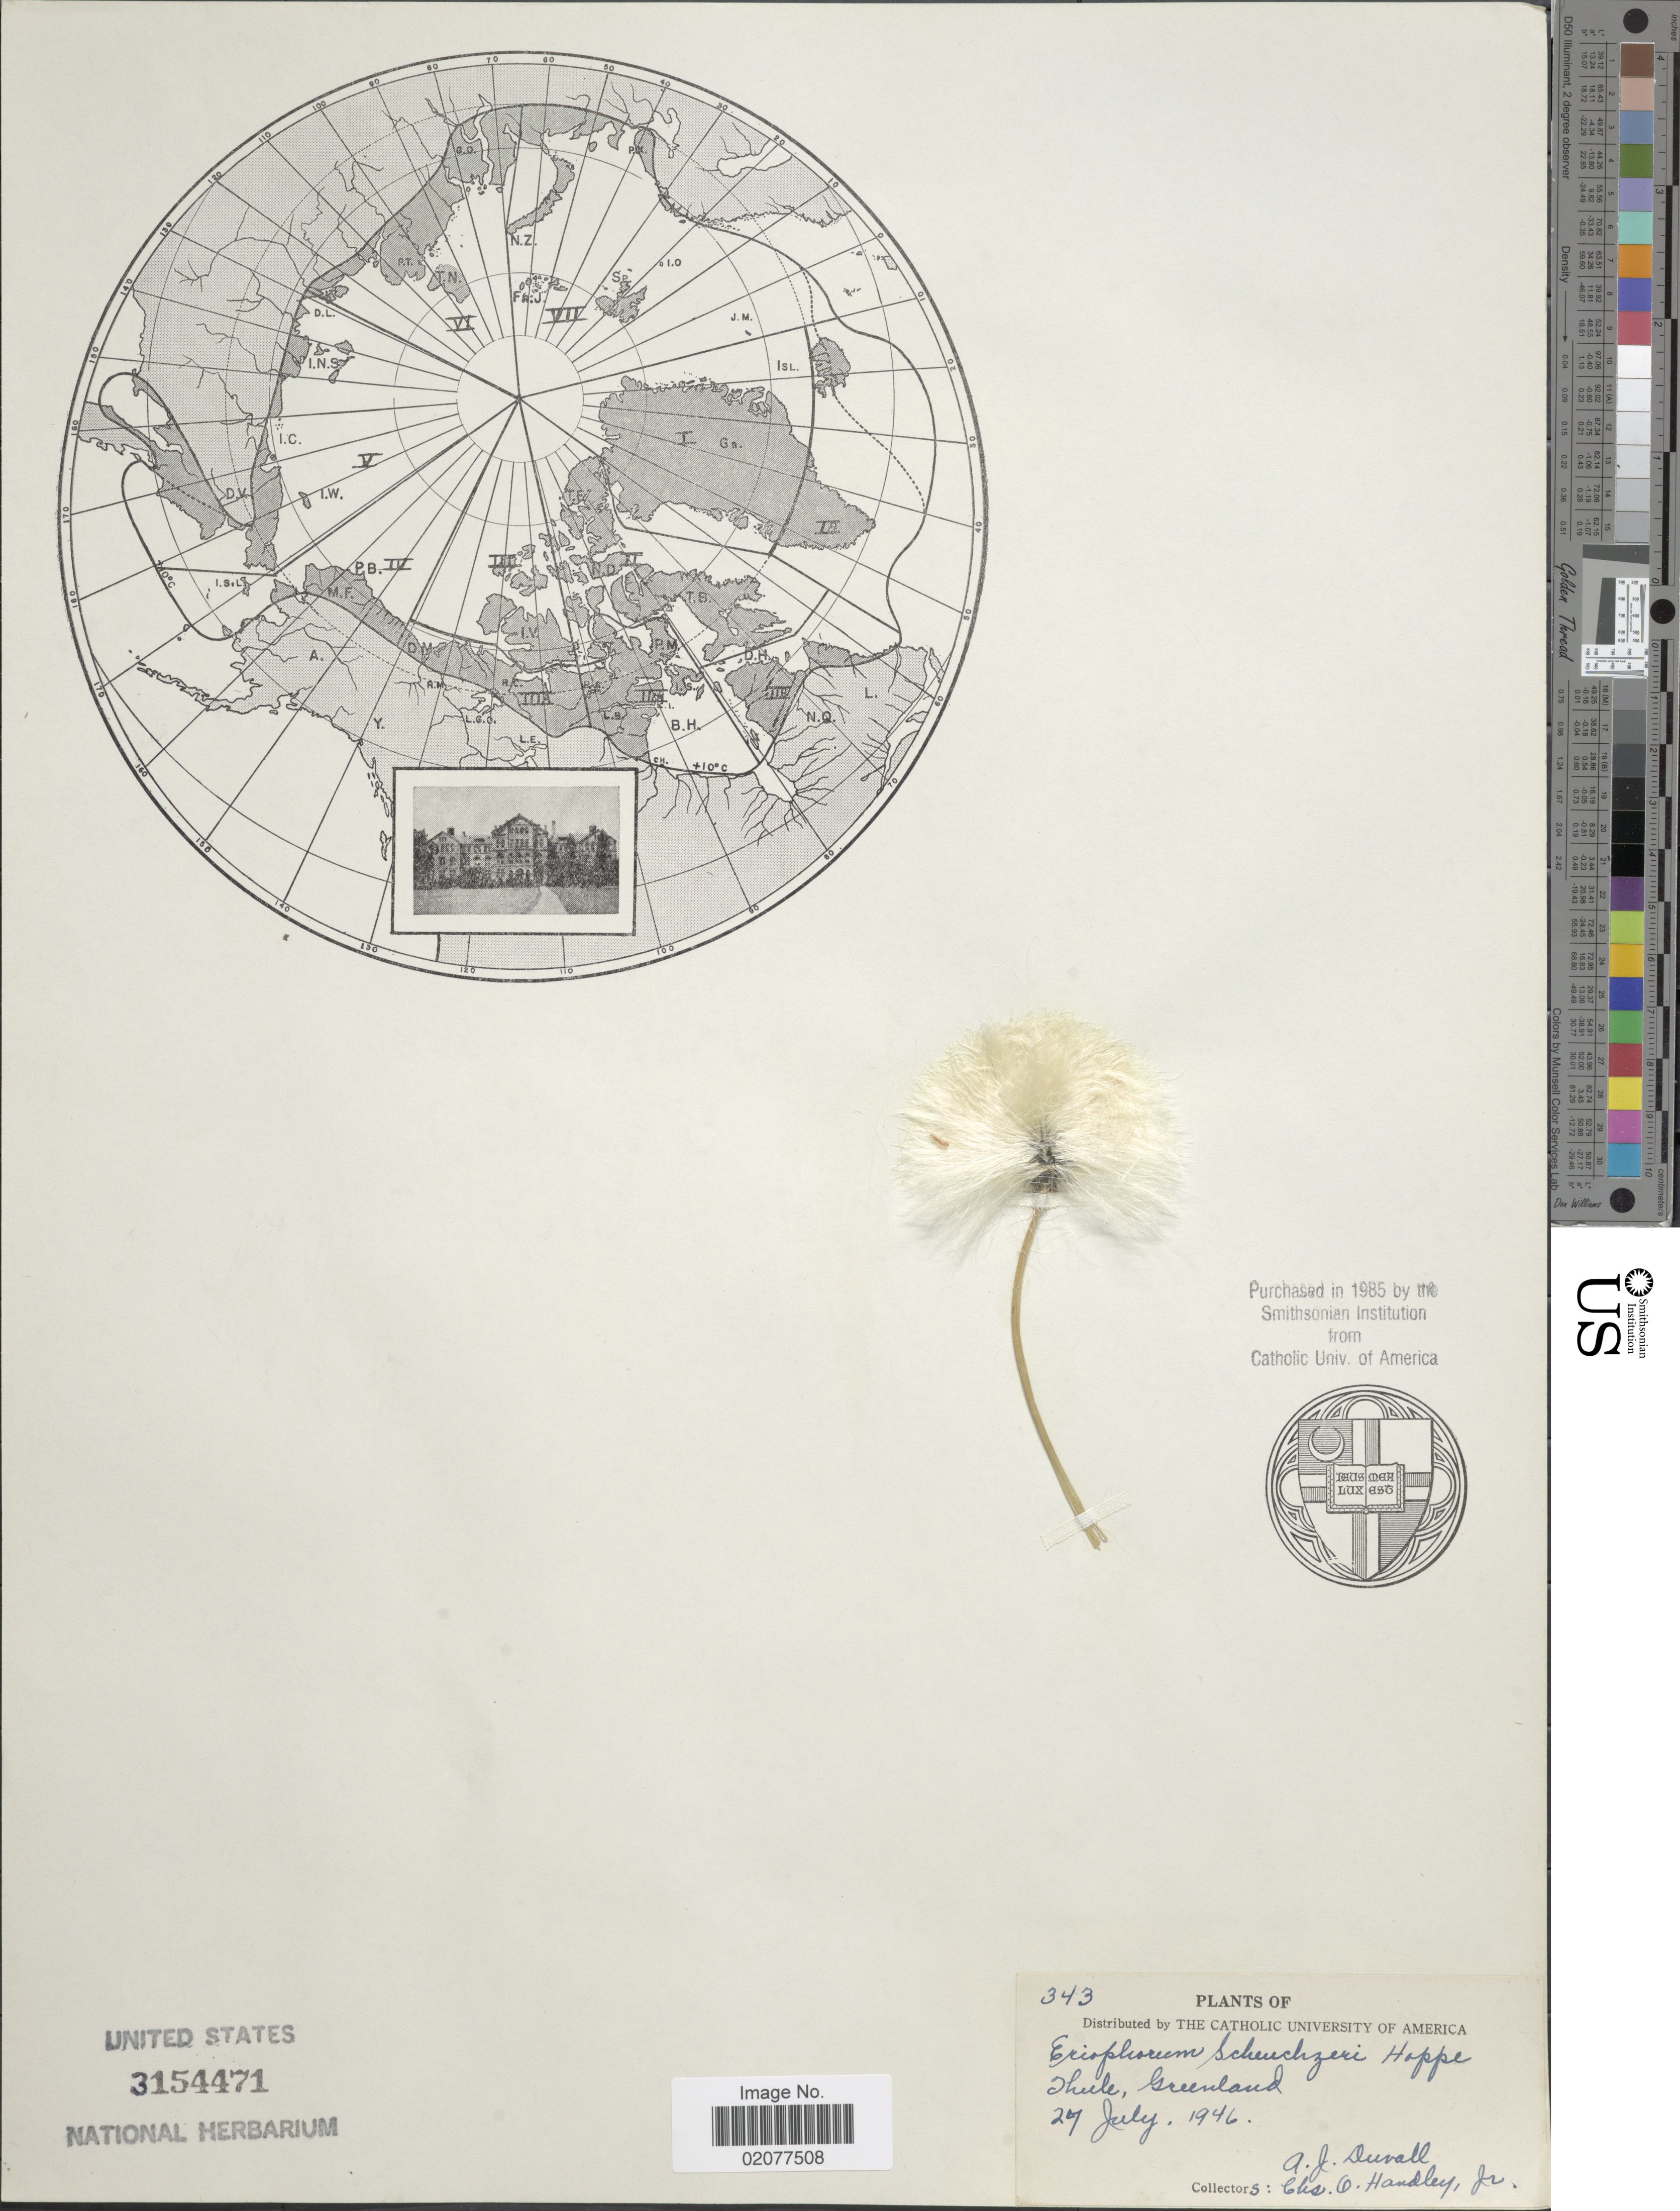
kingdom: Plantae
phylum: Tracheophyta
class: Liliopsida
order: Poales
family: Cyperaceae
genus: Eriophorum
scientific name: Eriophorum scheuchzeri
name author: Hoppe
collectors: A. Duvall & C. O. Handley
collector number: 343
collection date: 1946-07-27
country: Greenland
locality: Thule, Greenland.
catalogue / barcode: US 3154471